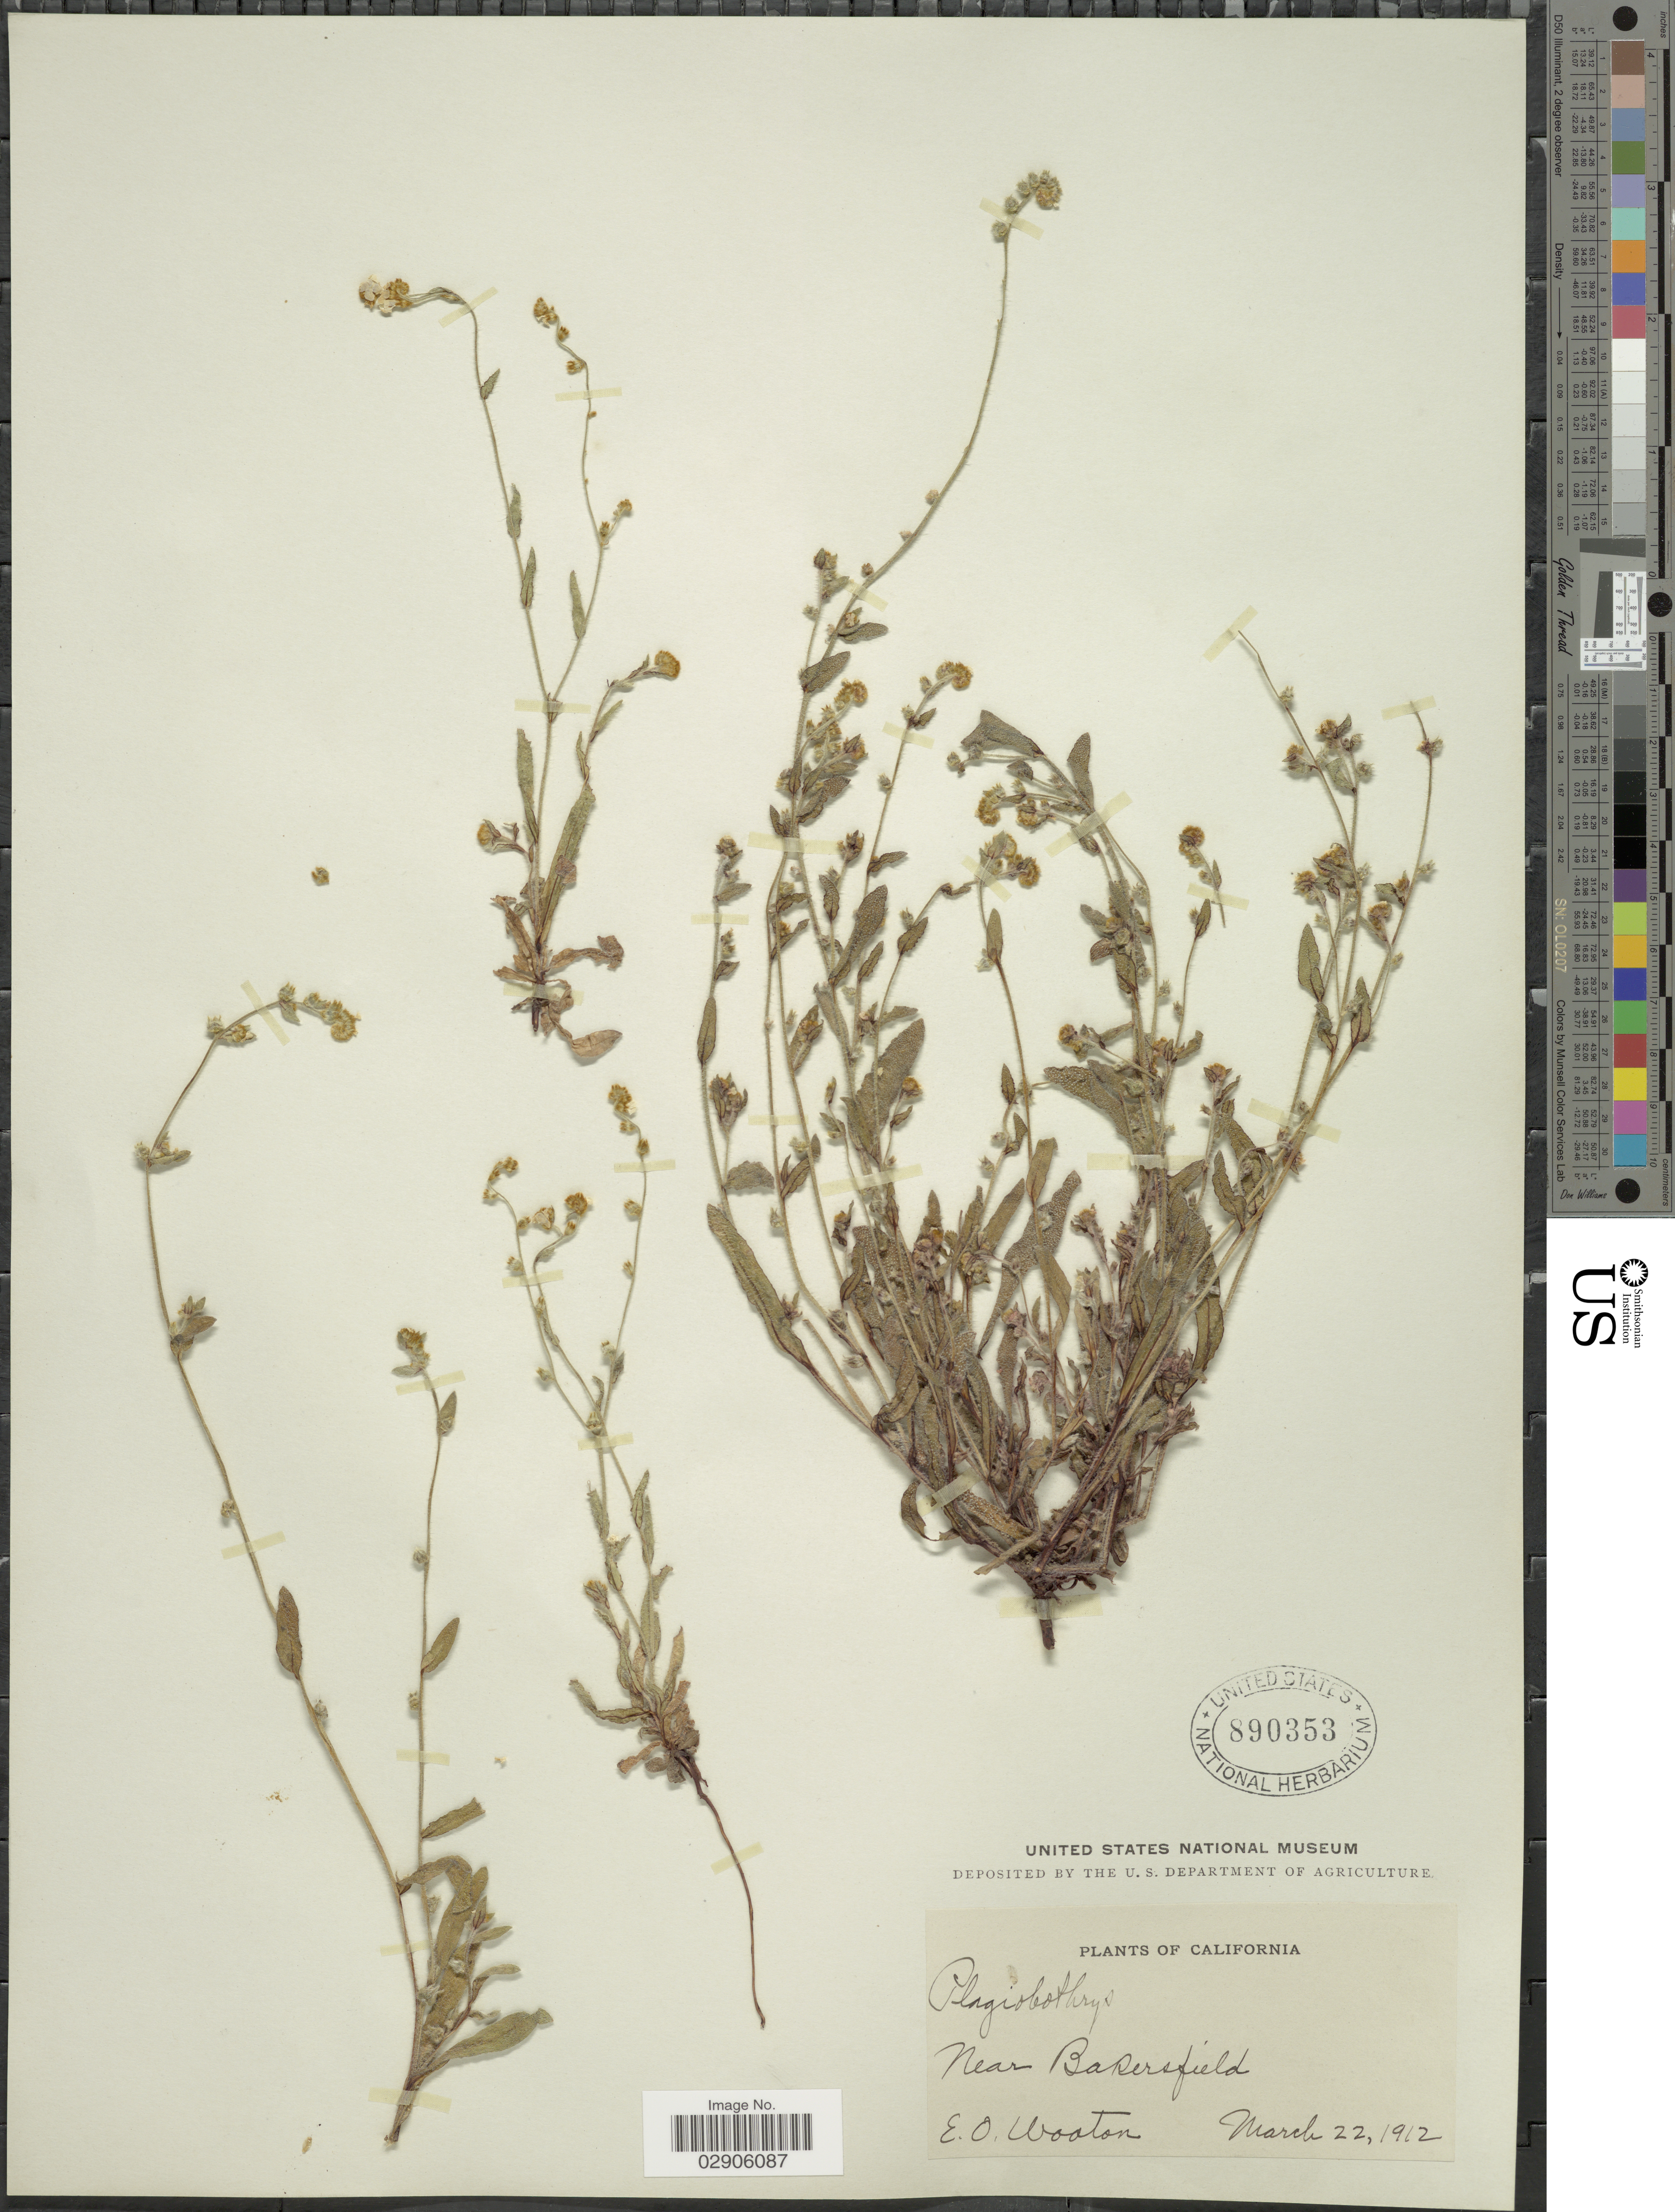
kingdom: Plantae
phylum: Tracheophyta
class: Magnoliopsida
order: Boraginales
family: Boraginaceae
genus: Plagiobothrys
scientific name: Plagiobothrys sp.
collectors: E. O. Wooton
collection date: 1912-03-22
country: United States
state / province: California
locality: Near Bakersfield.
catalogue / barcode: US 890353